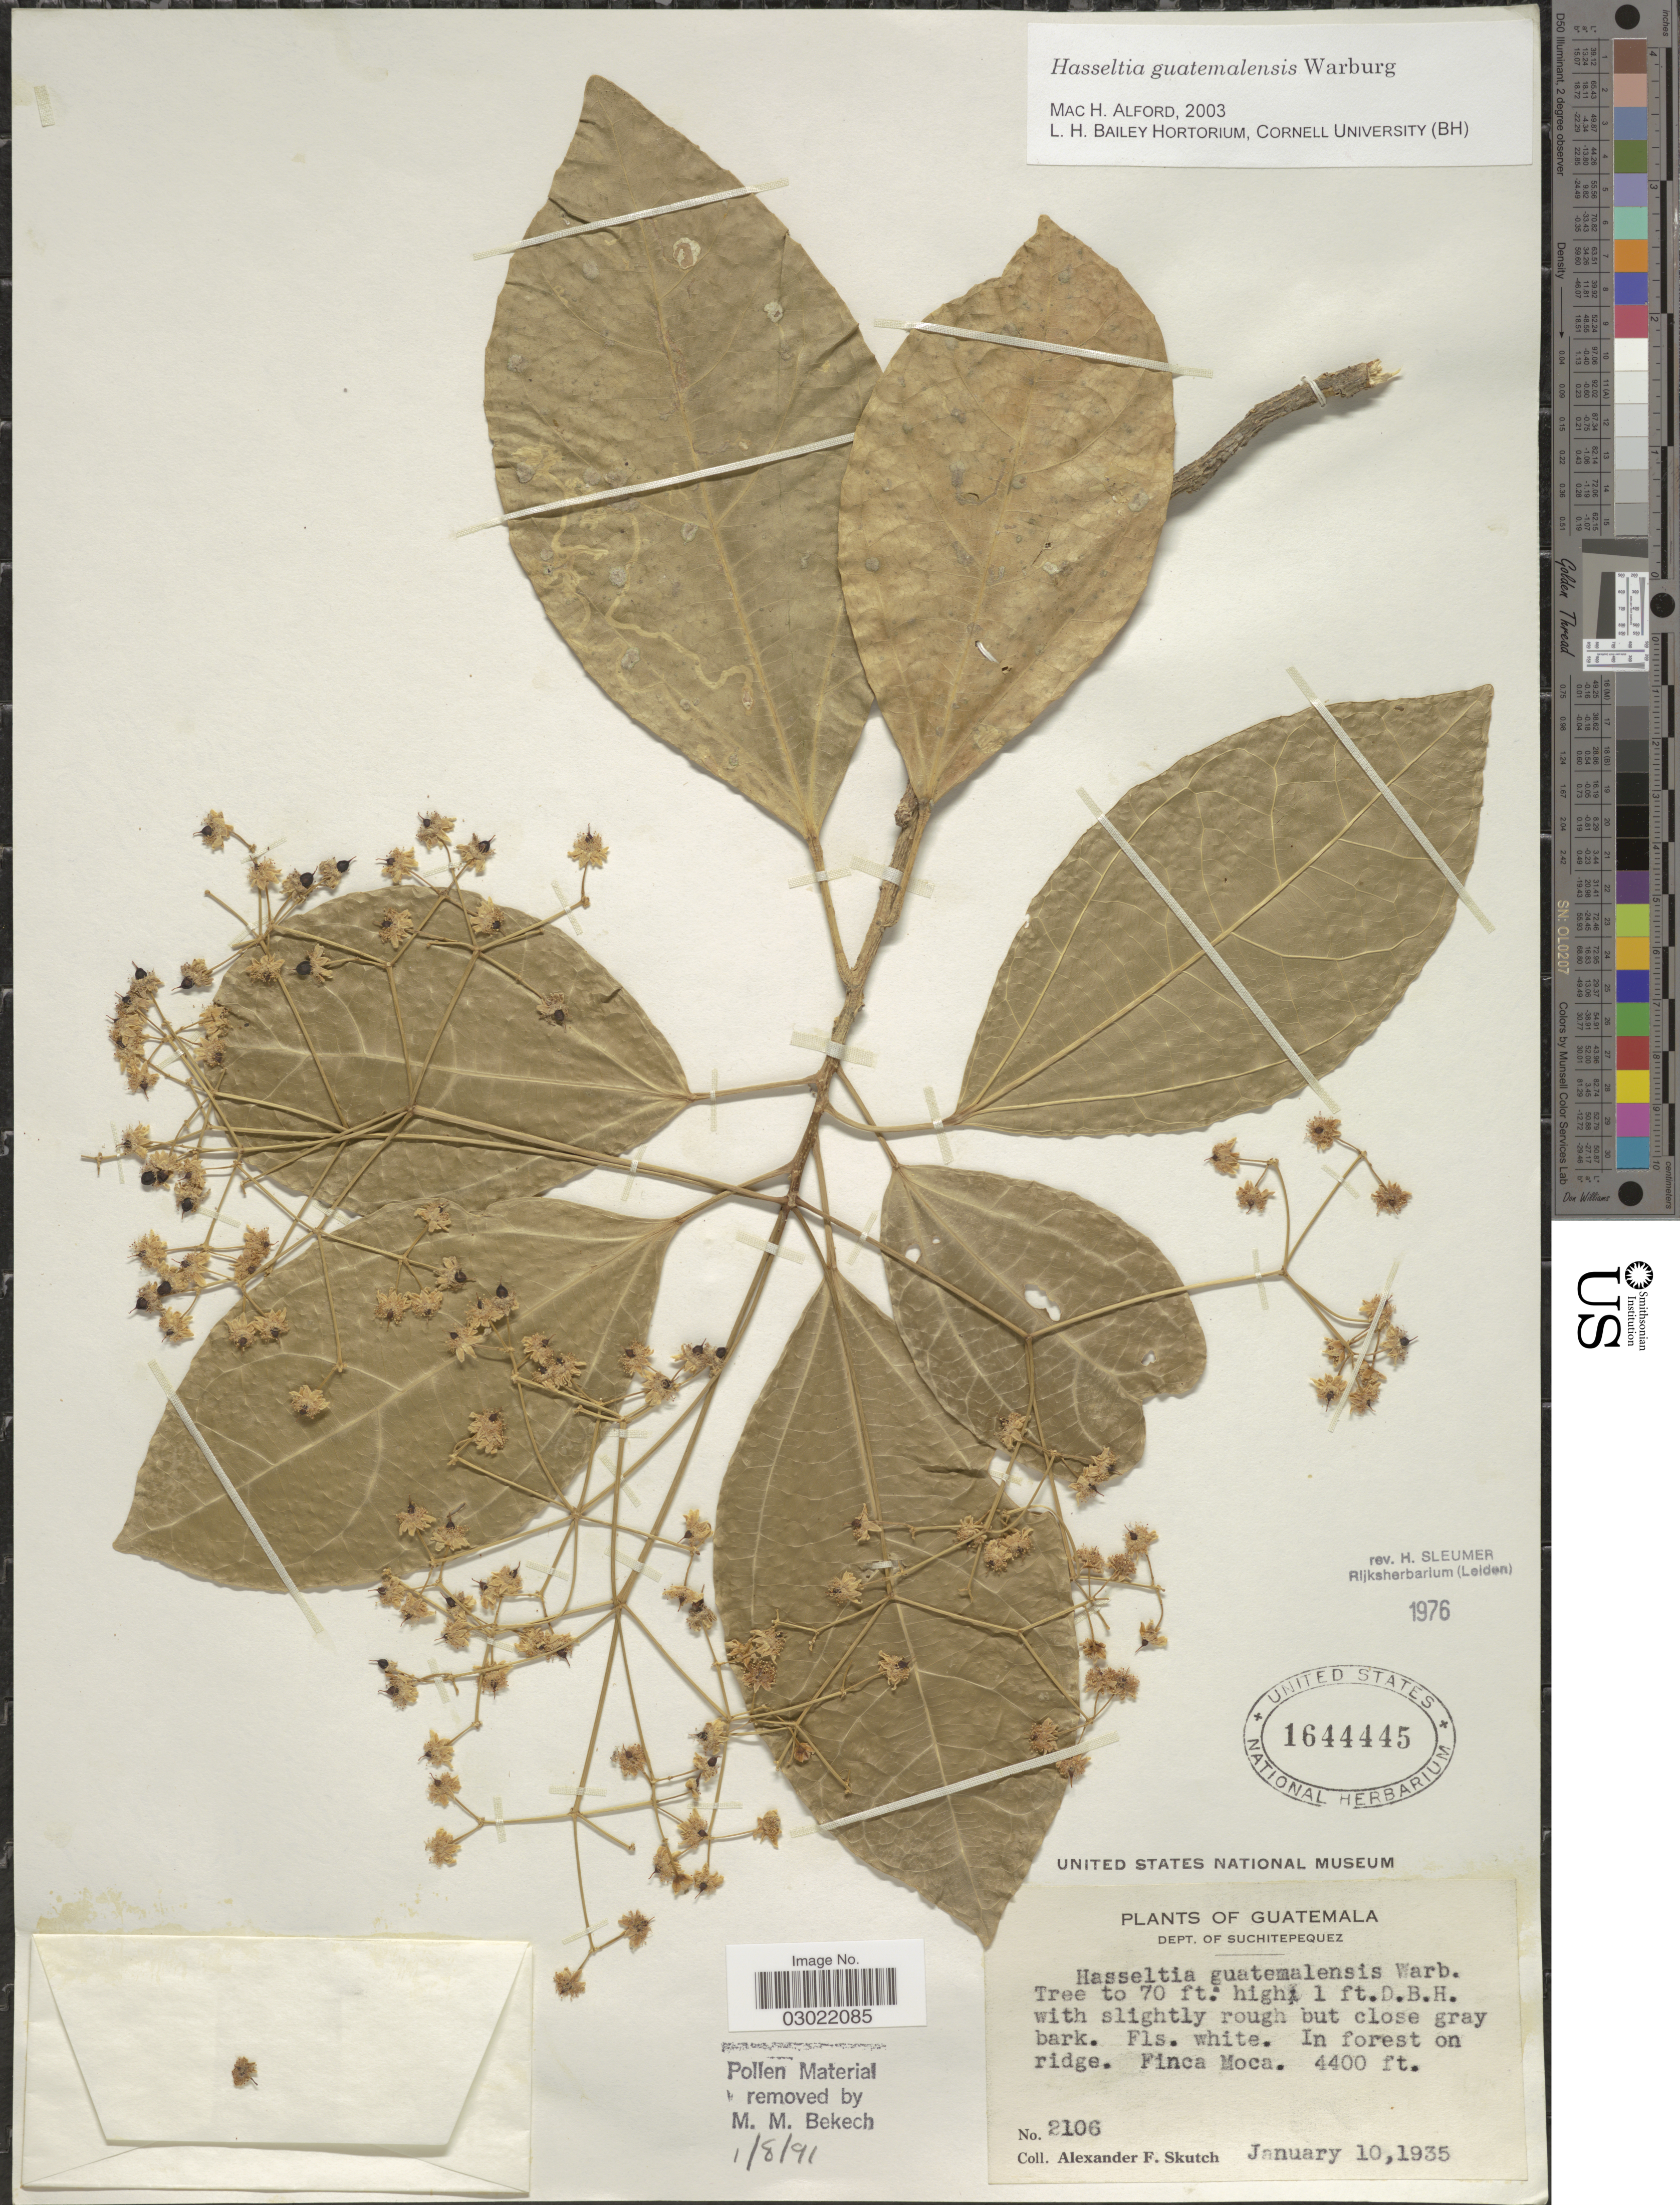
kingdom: Plantae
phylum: Tracheophyta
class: Magnoliopsida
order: Malpighiales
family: Salicaceae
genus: Hasseltia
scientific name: Hasseltia guatemalensis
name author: Warb.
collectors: A. F. Skutch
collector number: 2106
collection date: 1935-01-10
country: Guatemala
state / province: Suchitepéquez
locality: Dept. of Suchitepequez. Finca Moca.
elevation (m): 1341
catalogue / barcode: US 1644445